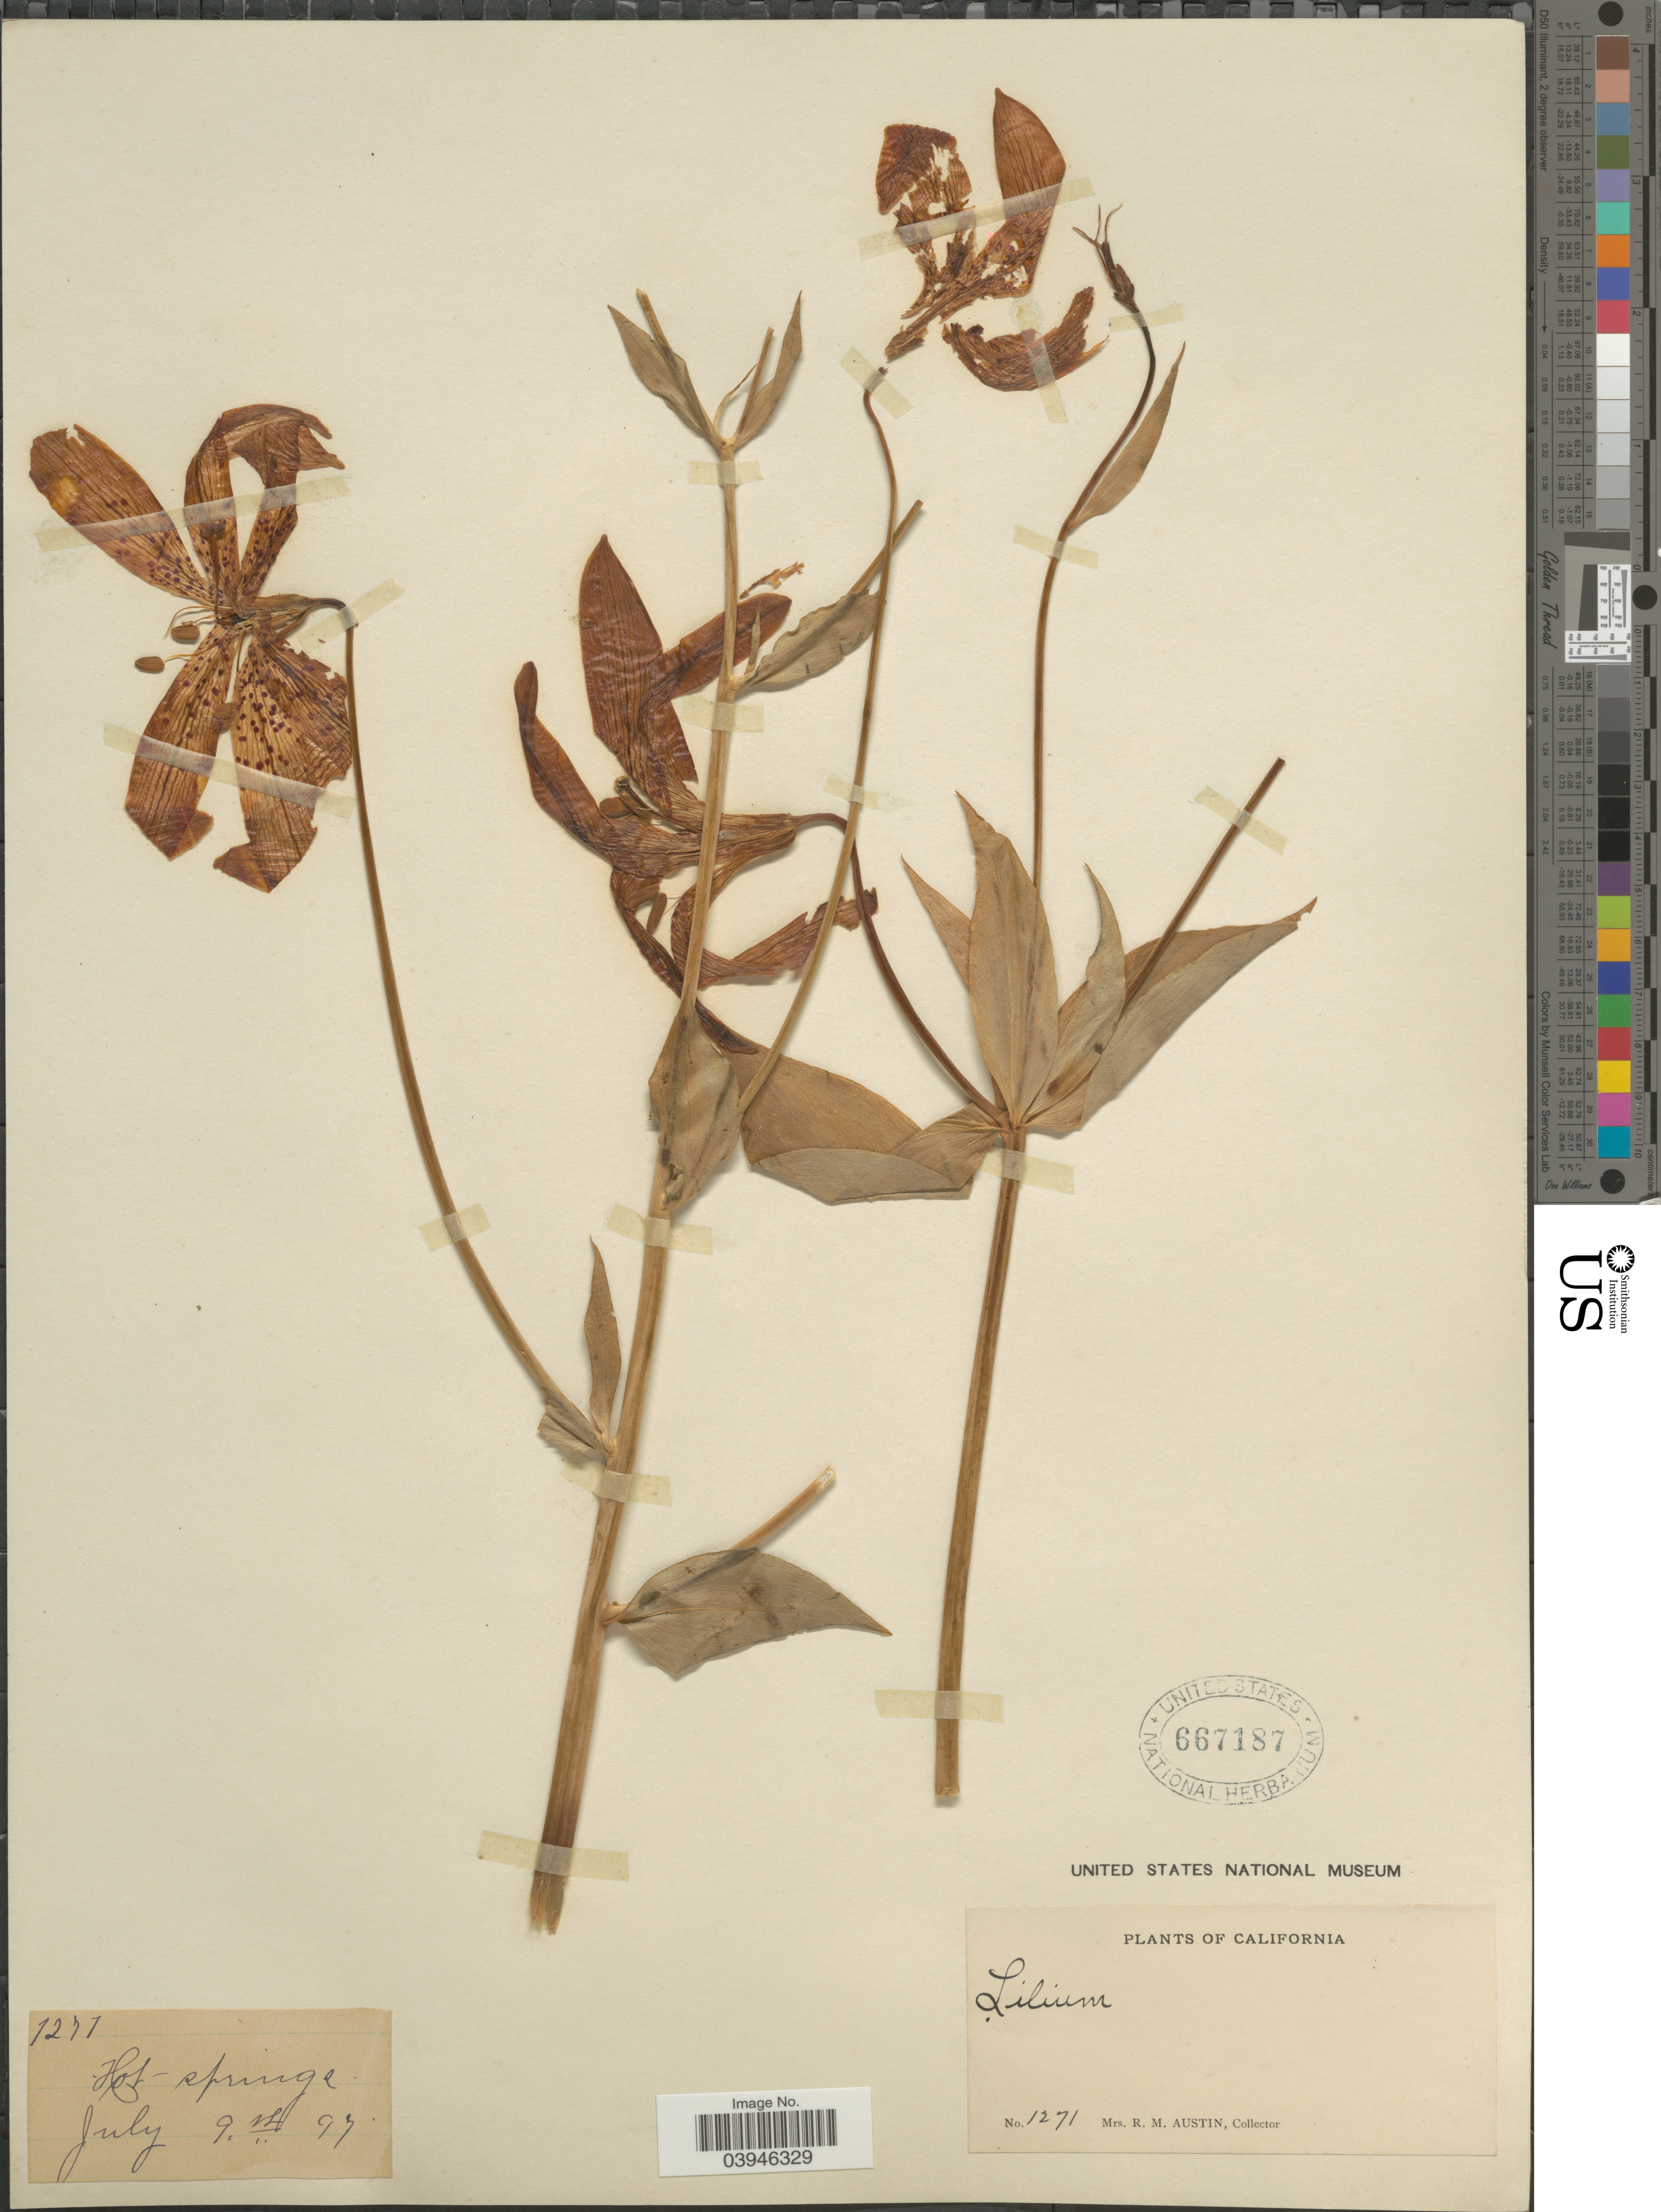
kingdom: Plantae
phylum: Tracheophyta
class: Liliopsida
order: Liliales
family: Liliaceae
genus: Lilium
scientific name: Lilium sp.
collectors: R. Austin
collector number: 1271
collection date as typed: Transcribed d/m/y: 9/7/97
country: United States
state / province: California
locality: Hot springs.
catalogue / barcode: US 667187